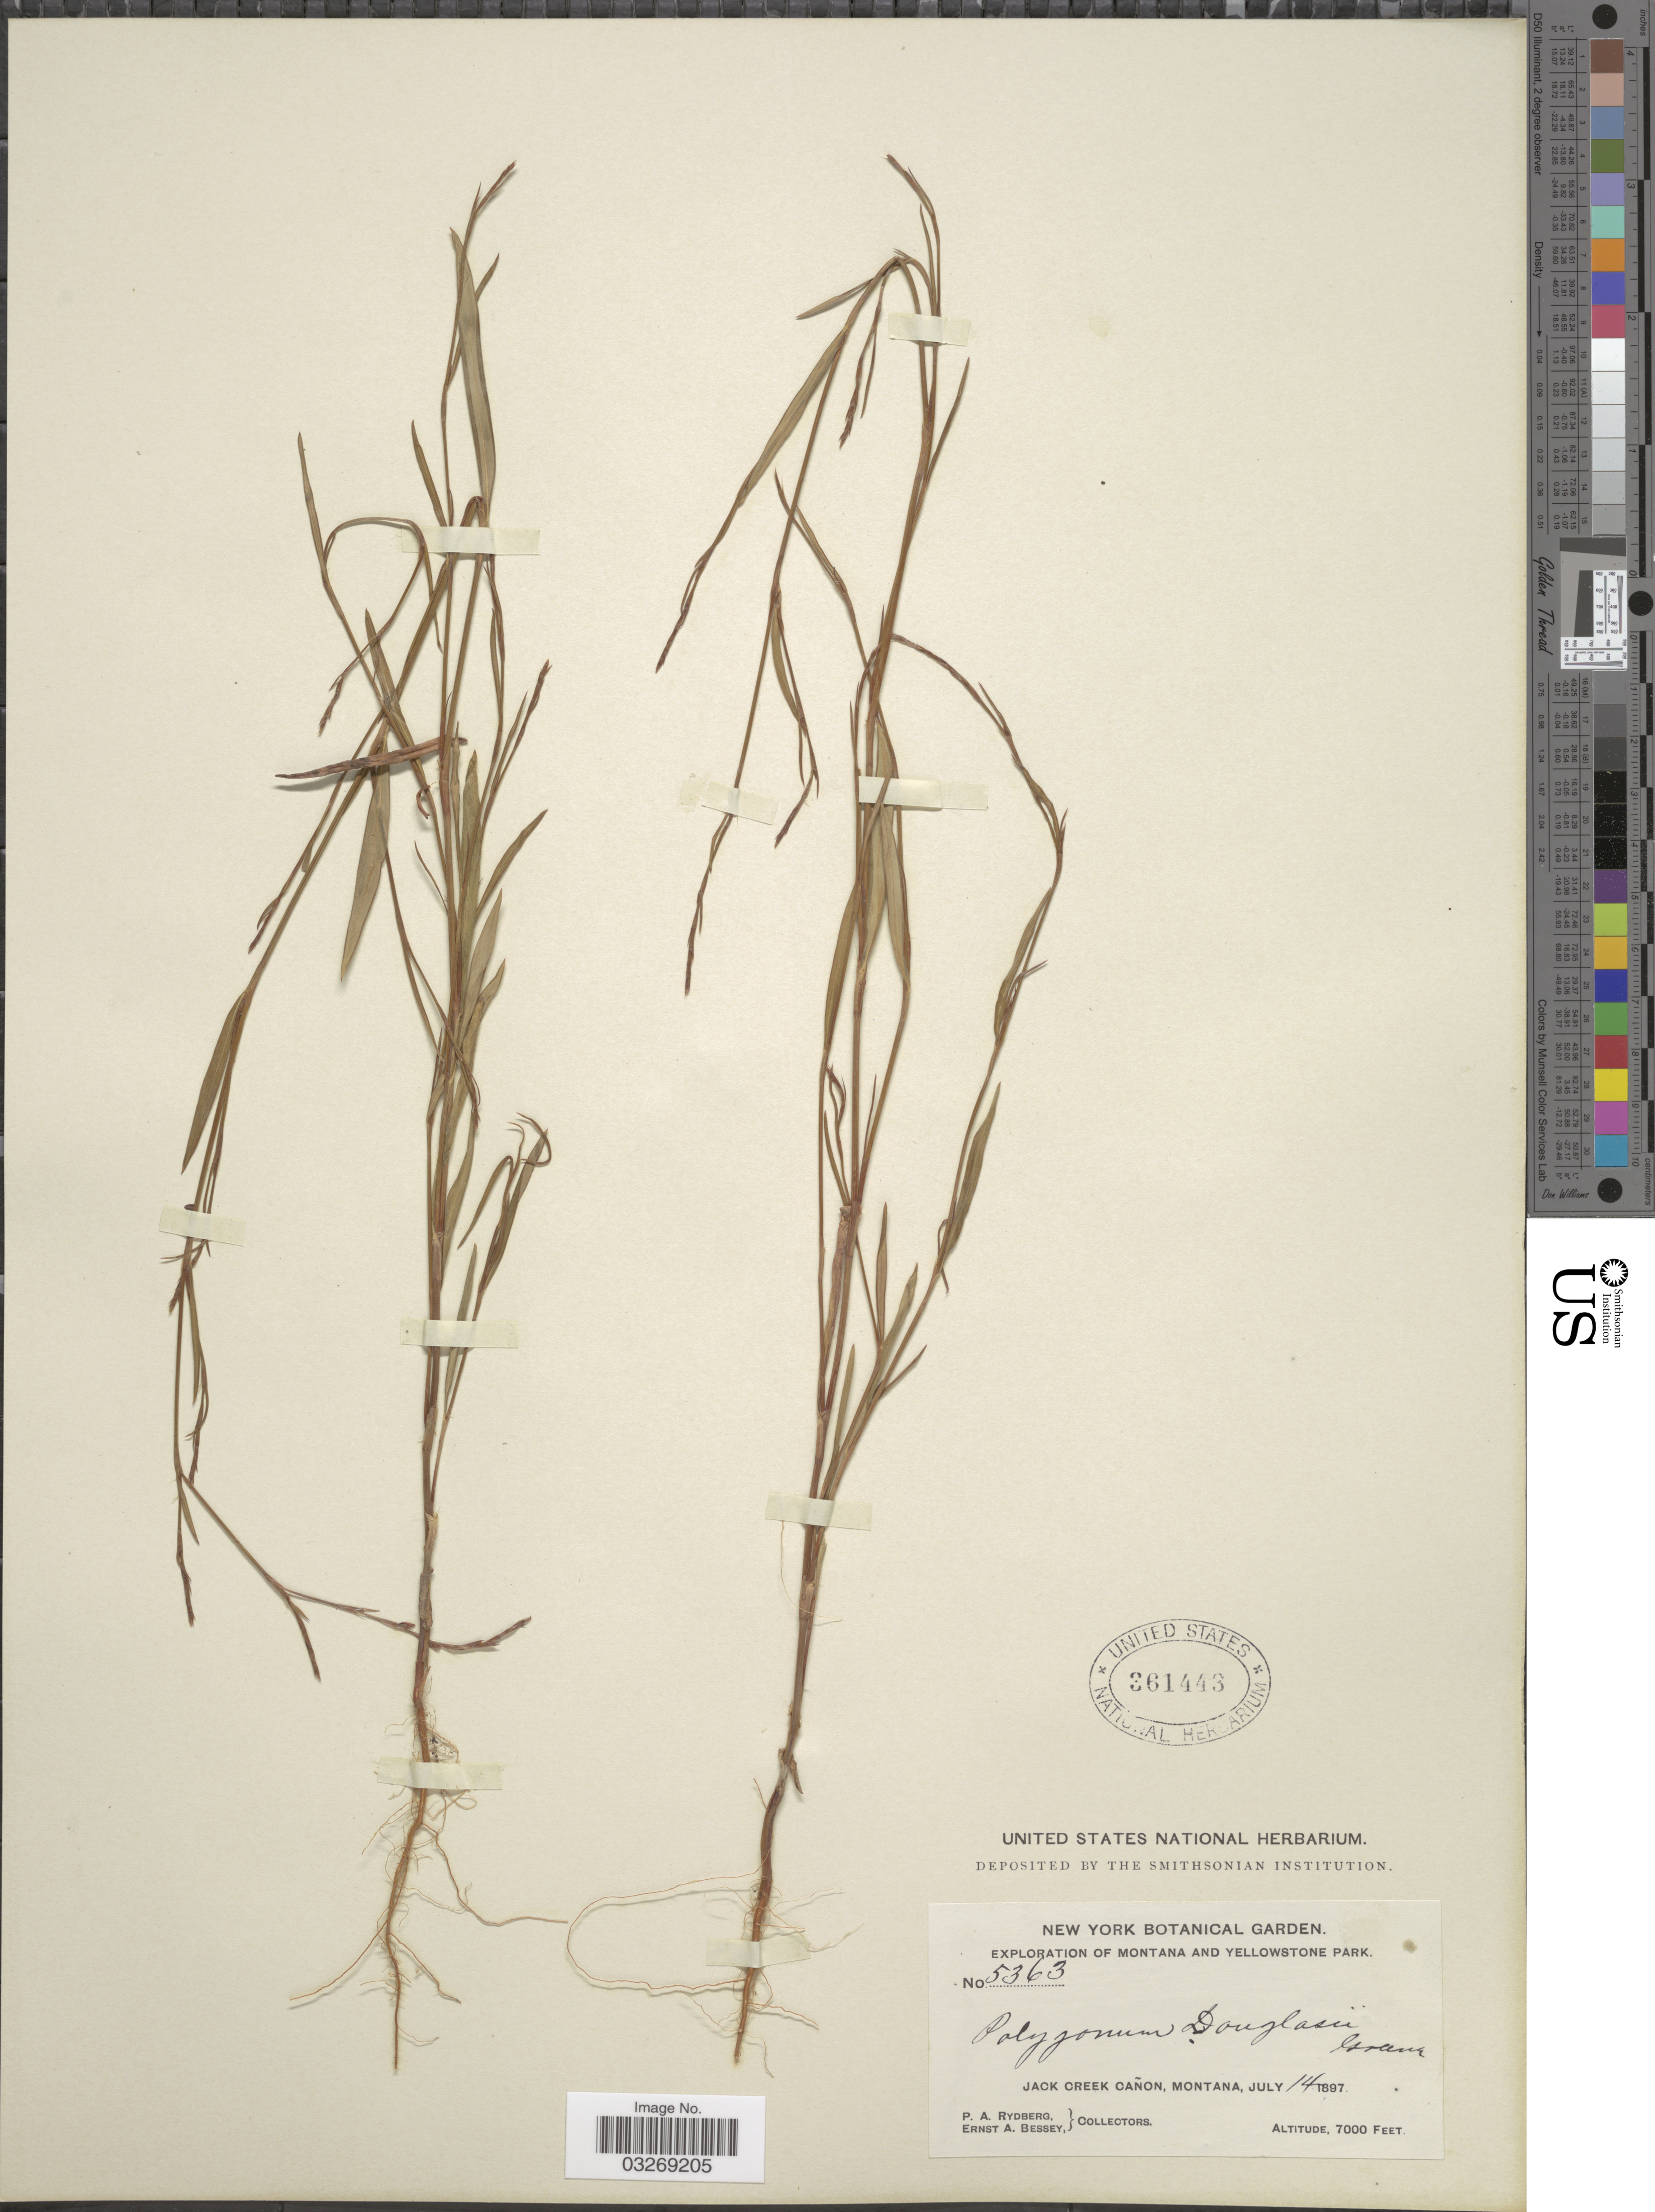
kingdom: Plantae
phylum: Tracheophyta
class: Magnoliopsida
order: Caryophyllales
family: Polygonaceae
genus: Polygonum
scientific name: Polygonum douglasii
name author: Greene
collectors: P. A. Rydberg & E. A. Bessey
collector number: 5363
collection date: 1897-07-14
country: United States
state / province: Montana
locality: Montana and Yellowstone Park. Jack Creek Cañon.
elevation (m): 2134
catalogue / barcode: US 361443